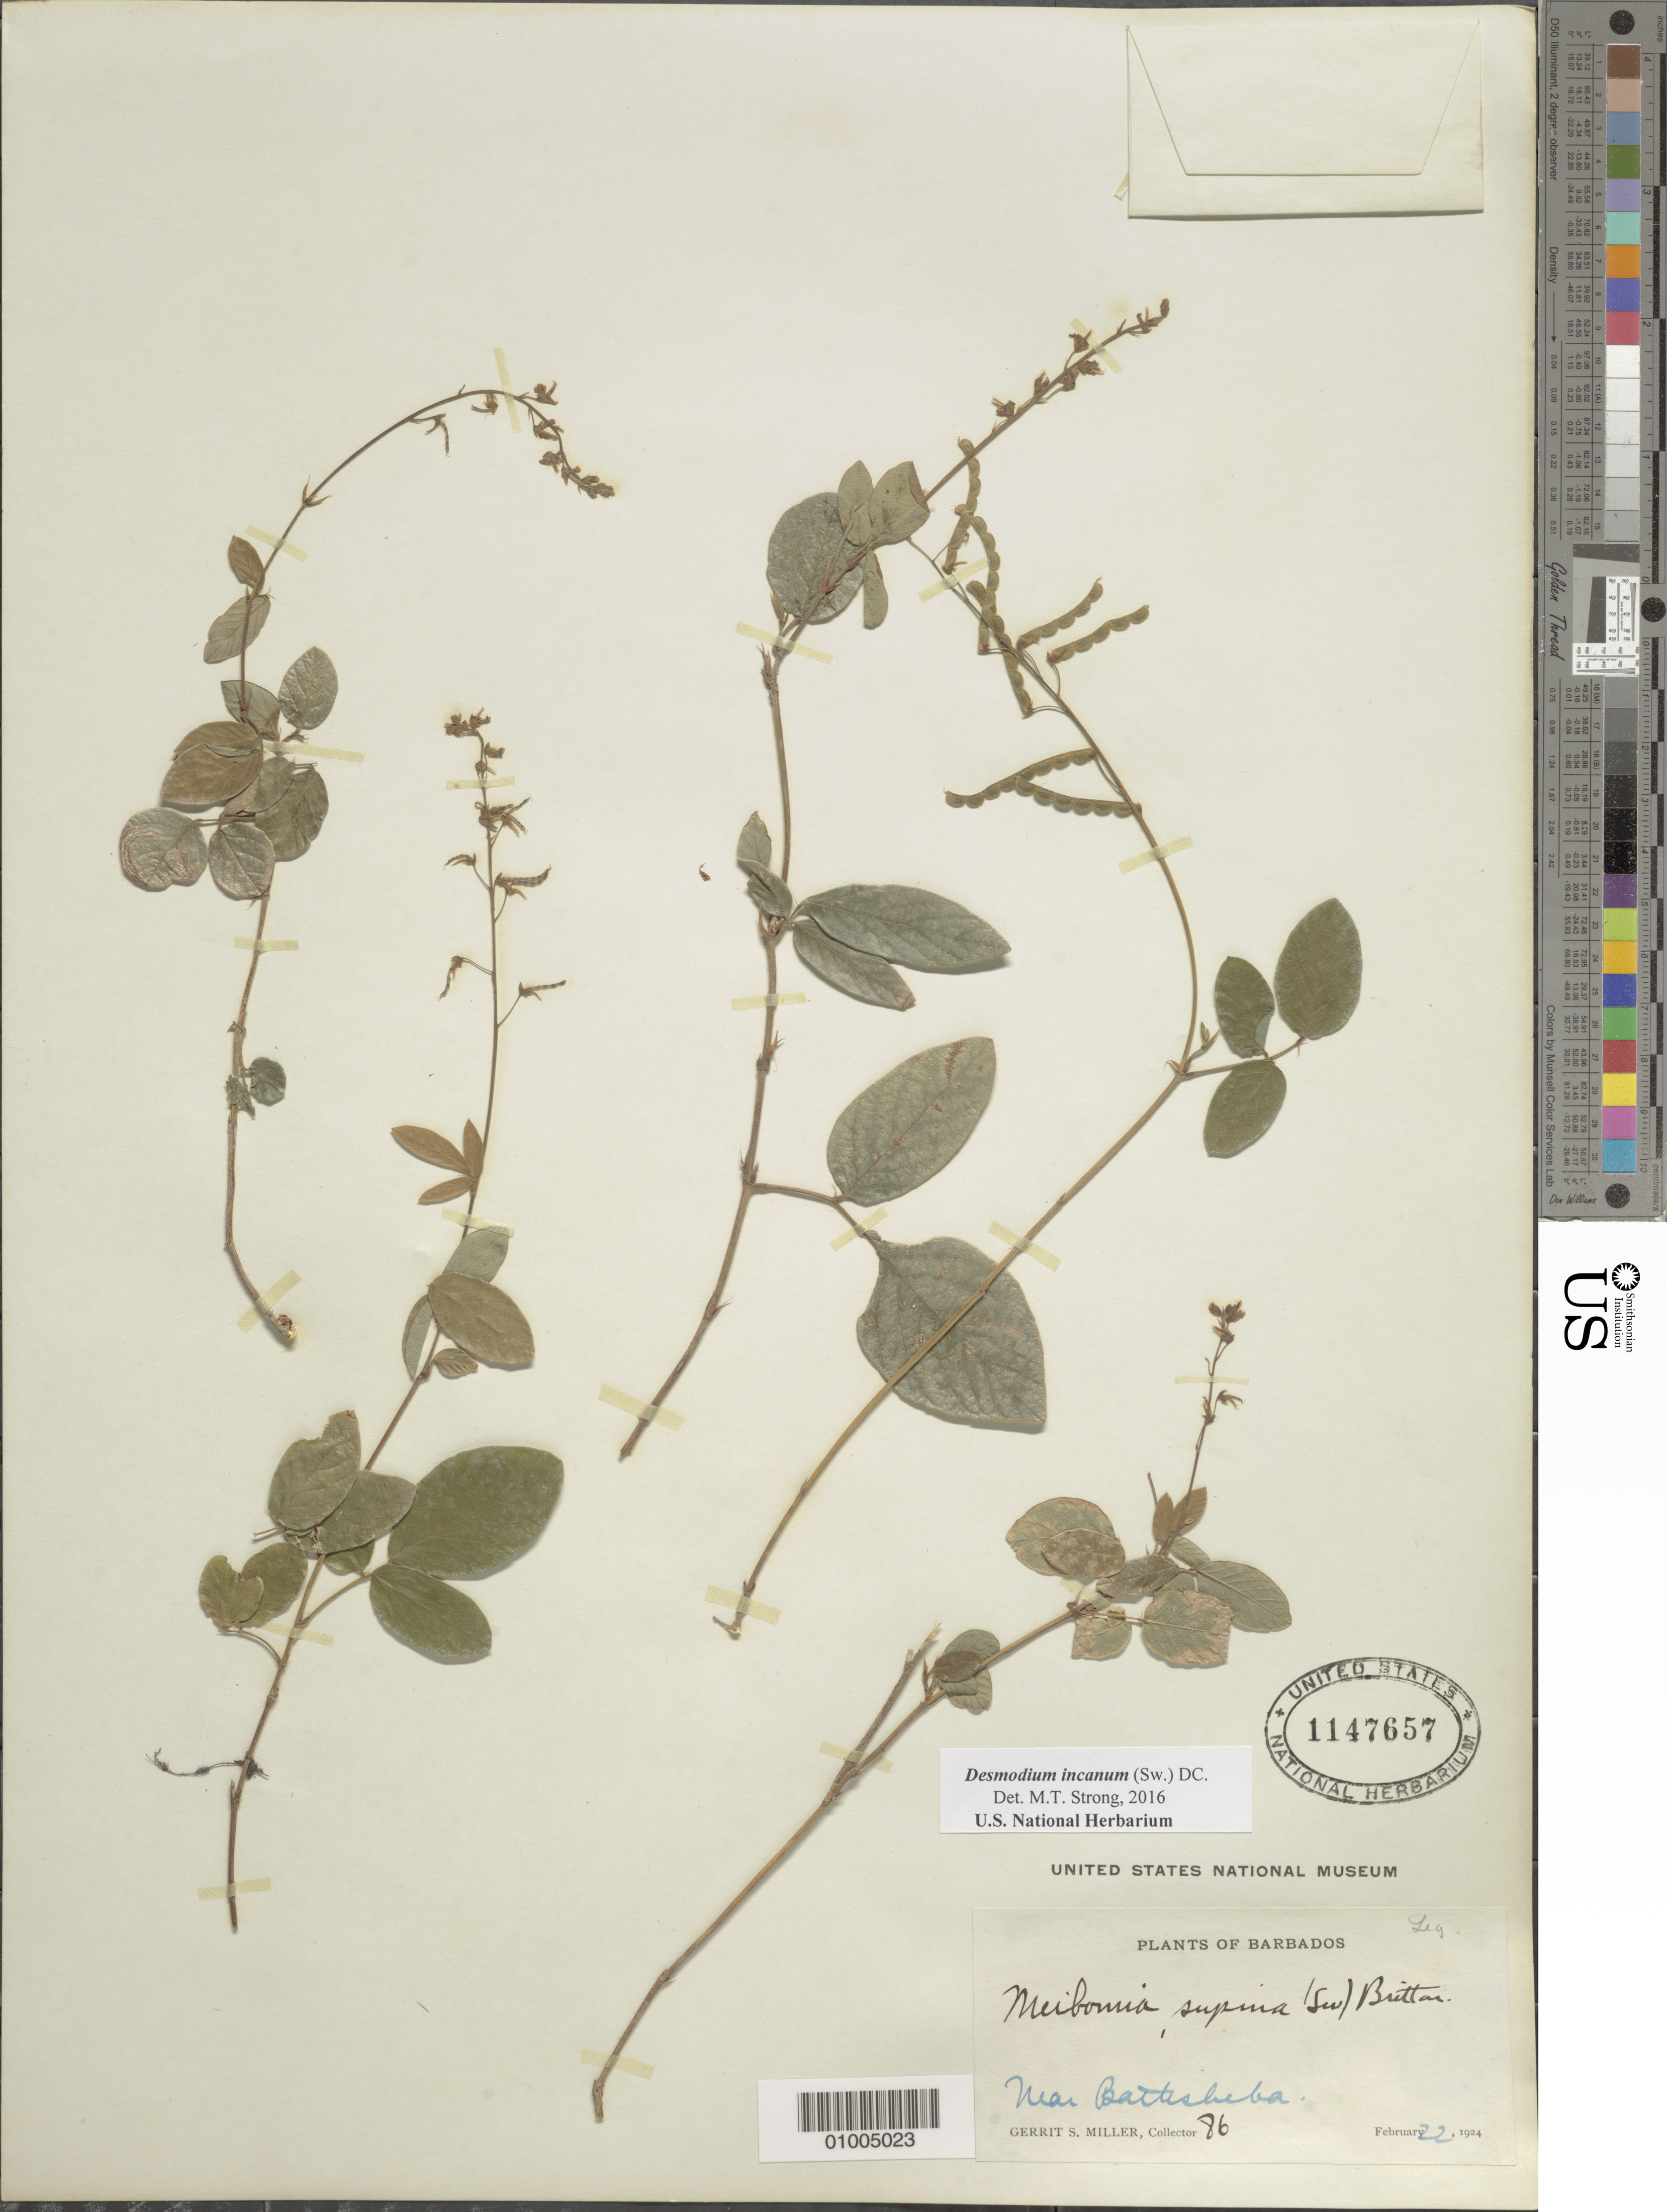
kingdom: Plantae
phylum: Tracheophyta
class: Magnoliopsida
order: Fabales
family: Fabaceae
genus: Desmodium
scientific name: Desmodium incanum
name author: (Sw.) DC.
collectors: G. S. Miller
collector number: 86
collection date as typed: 22 Feb 1924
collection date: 1924-02-22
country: Barbados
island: Barbados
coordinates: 0 N, 0 E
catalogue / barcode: US 1147657